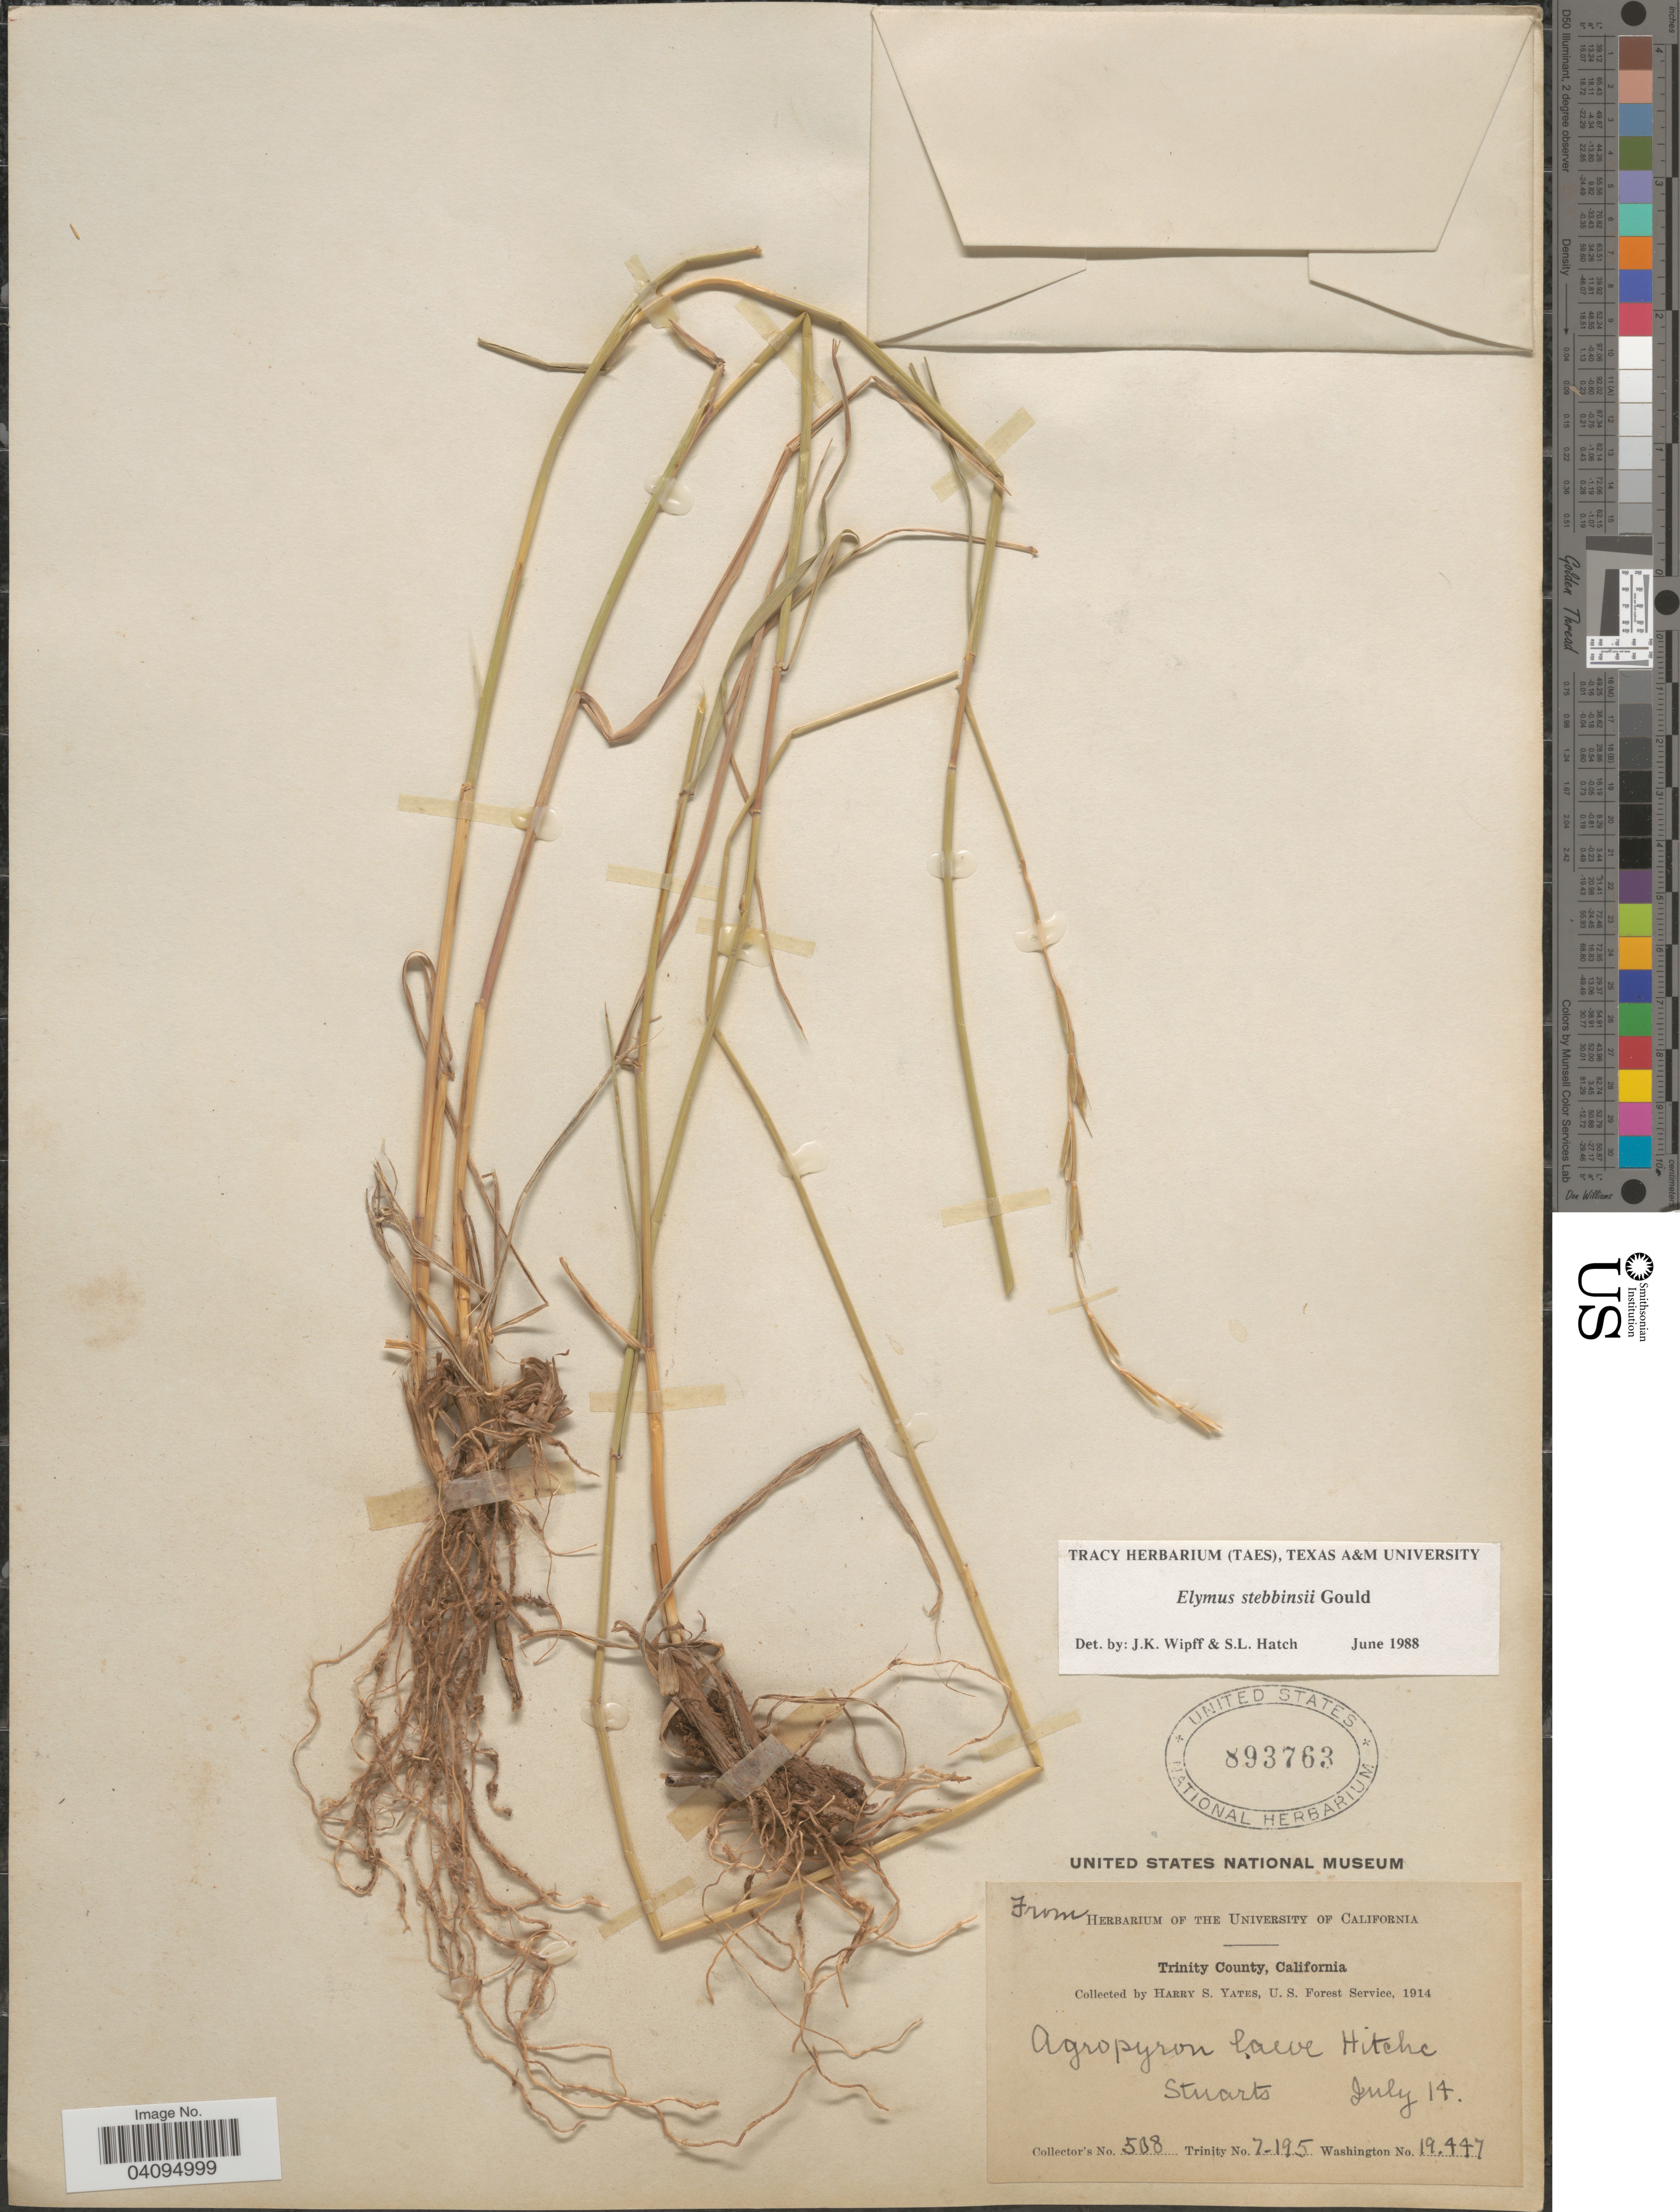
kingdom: Plantae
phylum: Tracheophyta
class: Liliopsida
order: Poales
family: Poaceae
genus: Elymus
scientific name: Elymus stebbinsii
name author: Gould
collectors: H. S. Yates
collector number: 508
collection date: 1914-07-14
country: United States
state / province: California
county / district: Trinity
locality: Trinity County. Stuart.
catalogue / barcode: US 893763